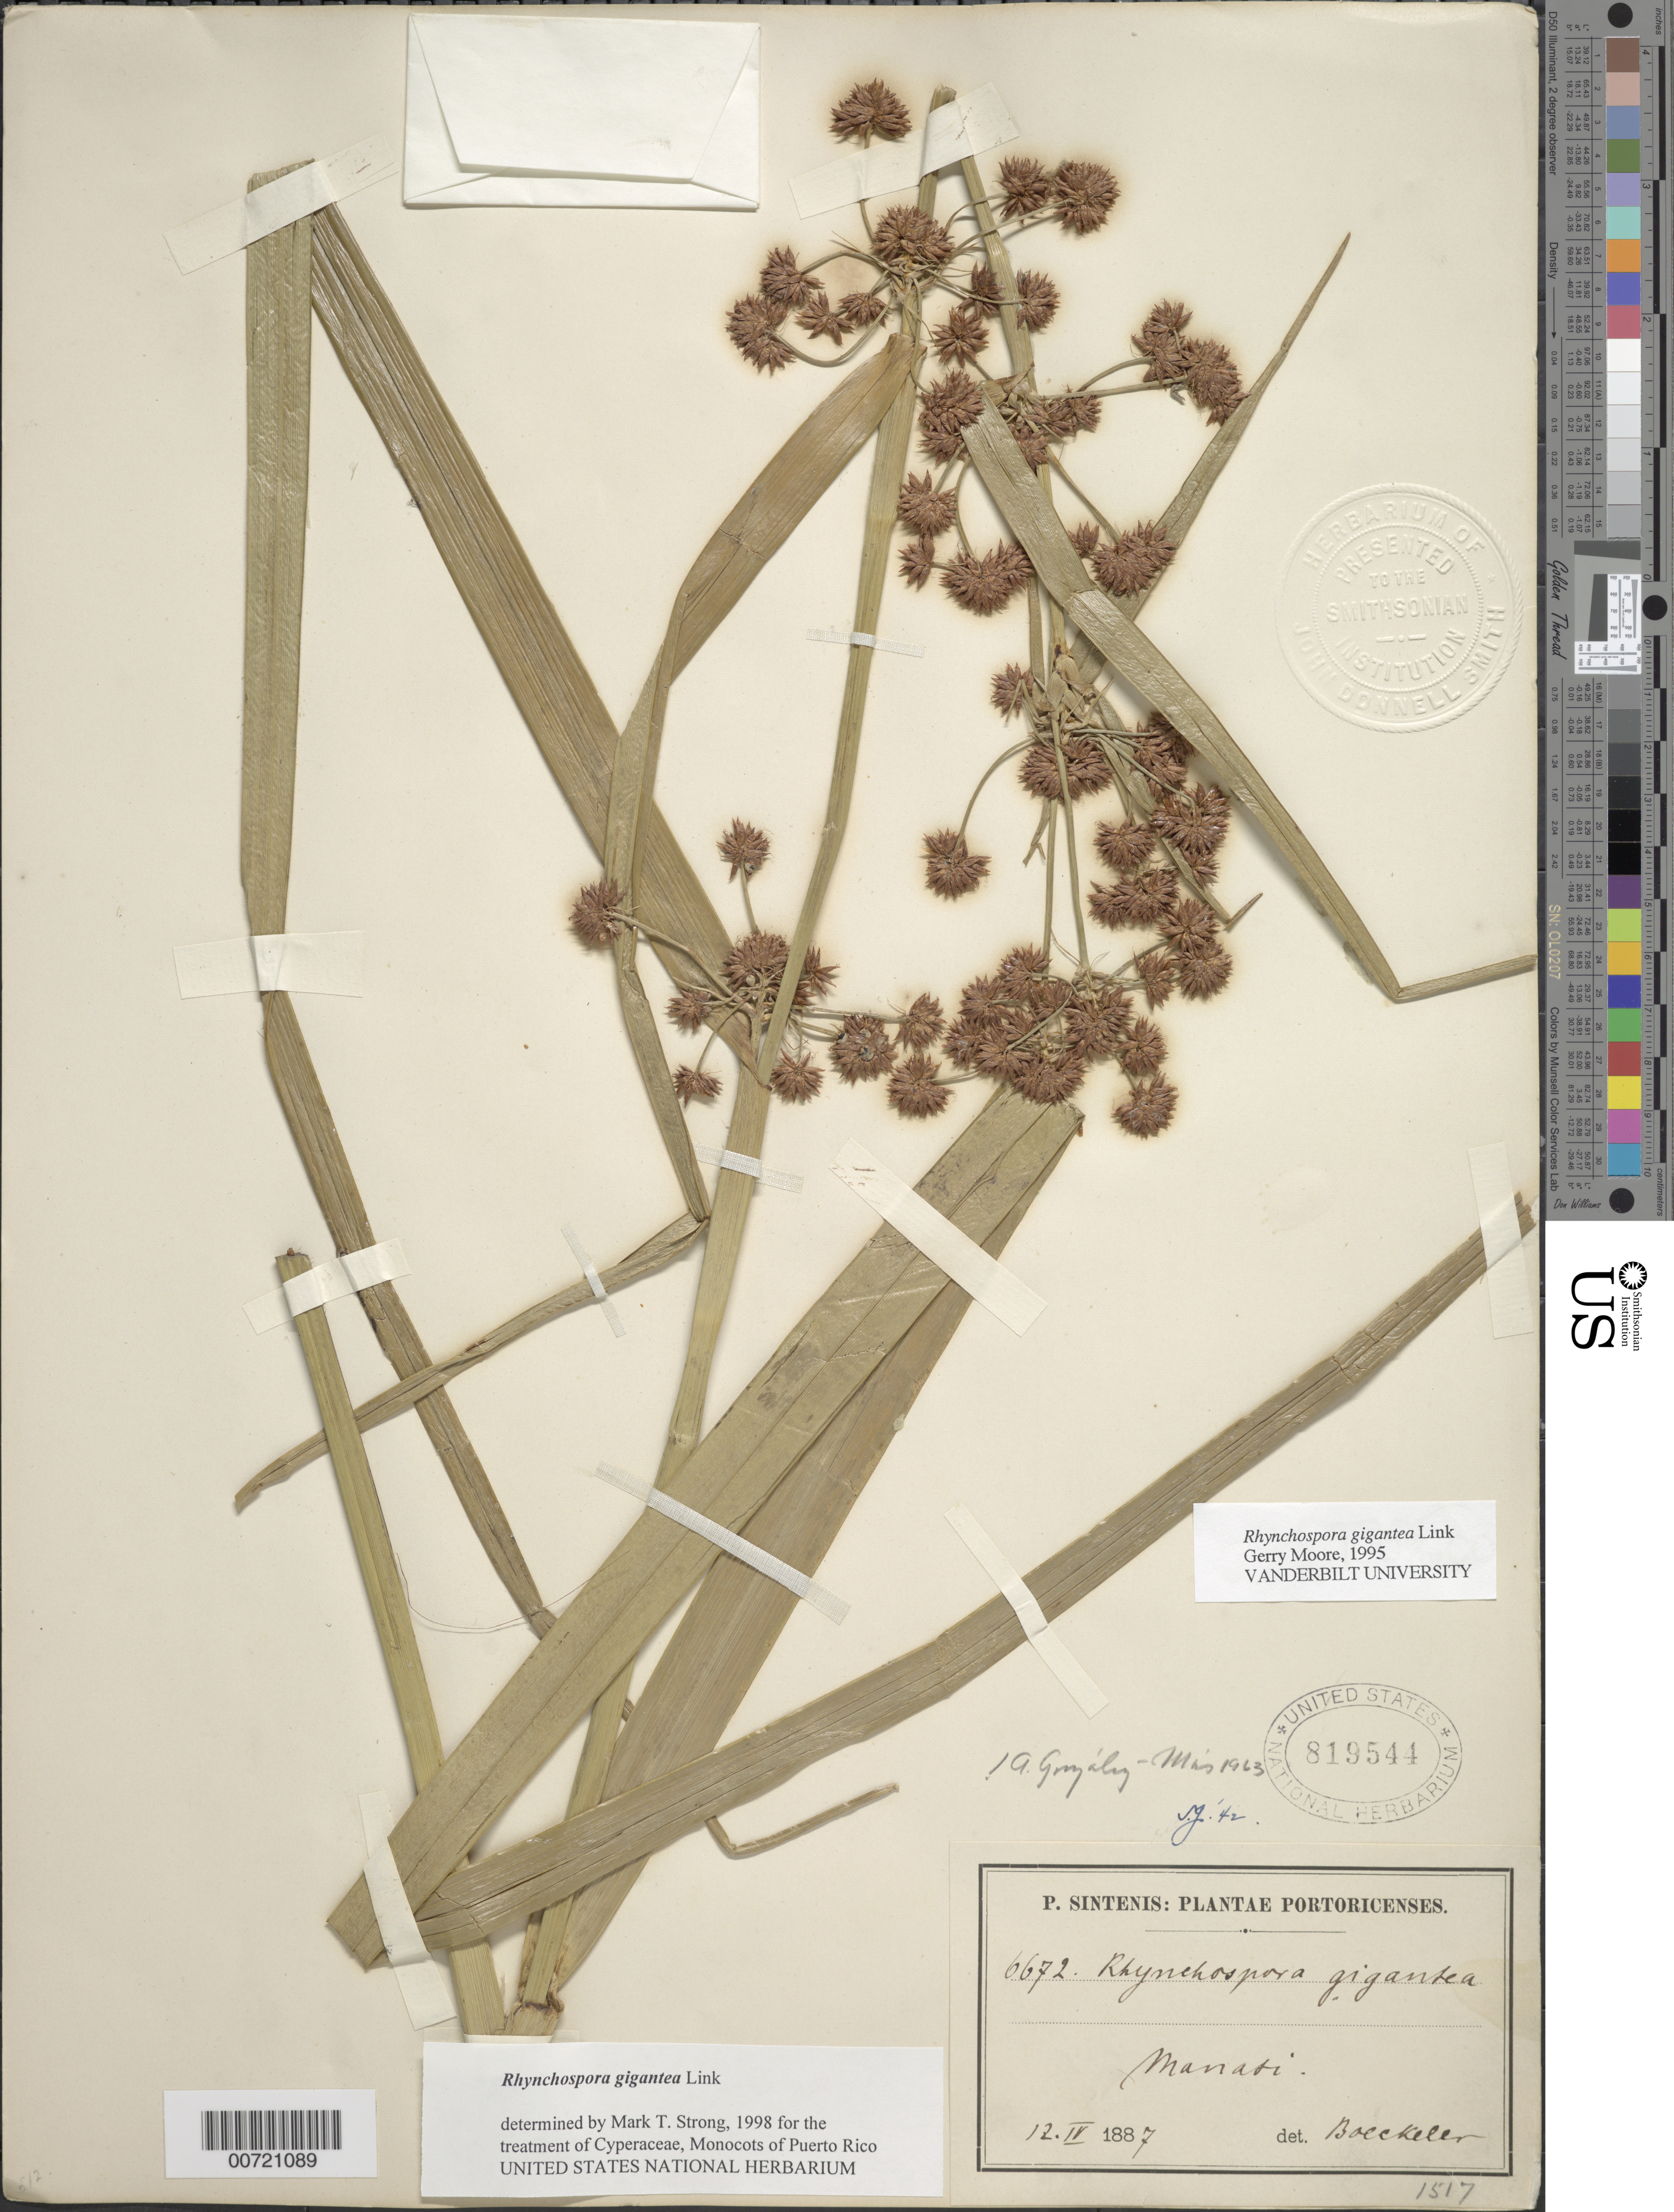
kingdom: Plantae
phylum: Tracheophyta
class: Liliopsida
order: Poales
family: Cyperaceae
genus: Rhynchospora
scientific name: Rhynchospora gigantea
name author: Link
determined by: Strong, M. T., (US), Smithsonian Institution - National Museum of Natural History (UNITED STATES)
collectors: P. Sintenis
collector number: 6672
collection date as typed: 12 Apr 1887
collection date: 1887-04-12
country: Puerto Rico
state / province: Manatí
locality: Manatí.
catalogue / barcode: US 819544